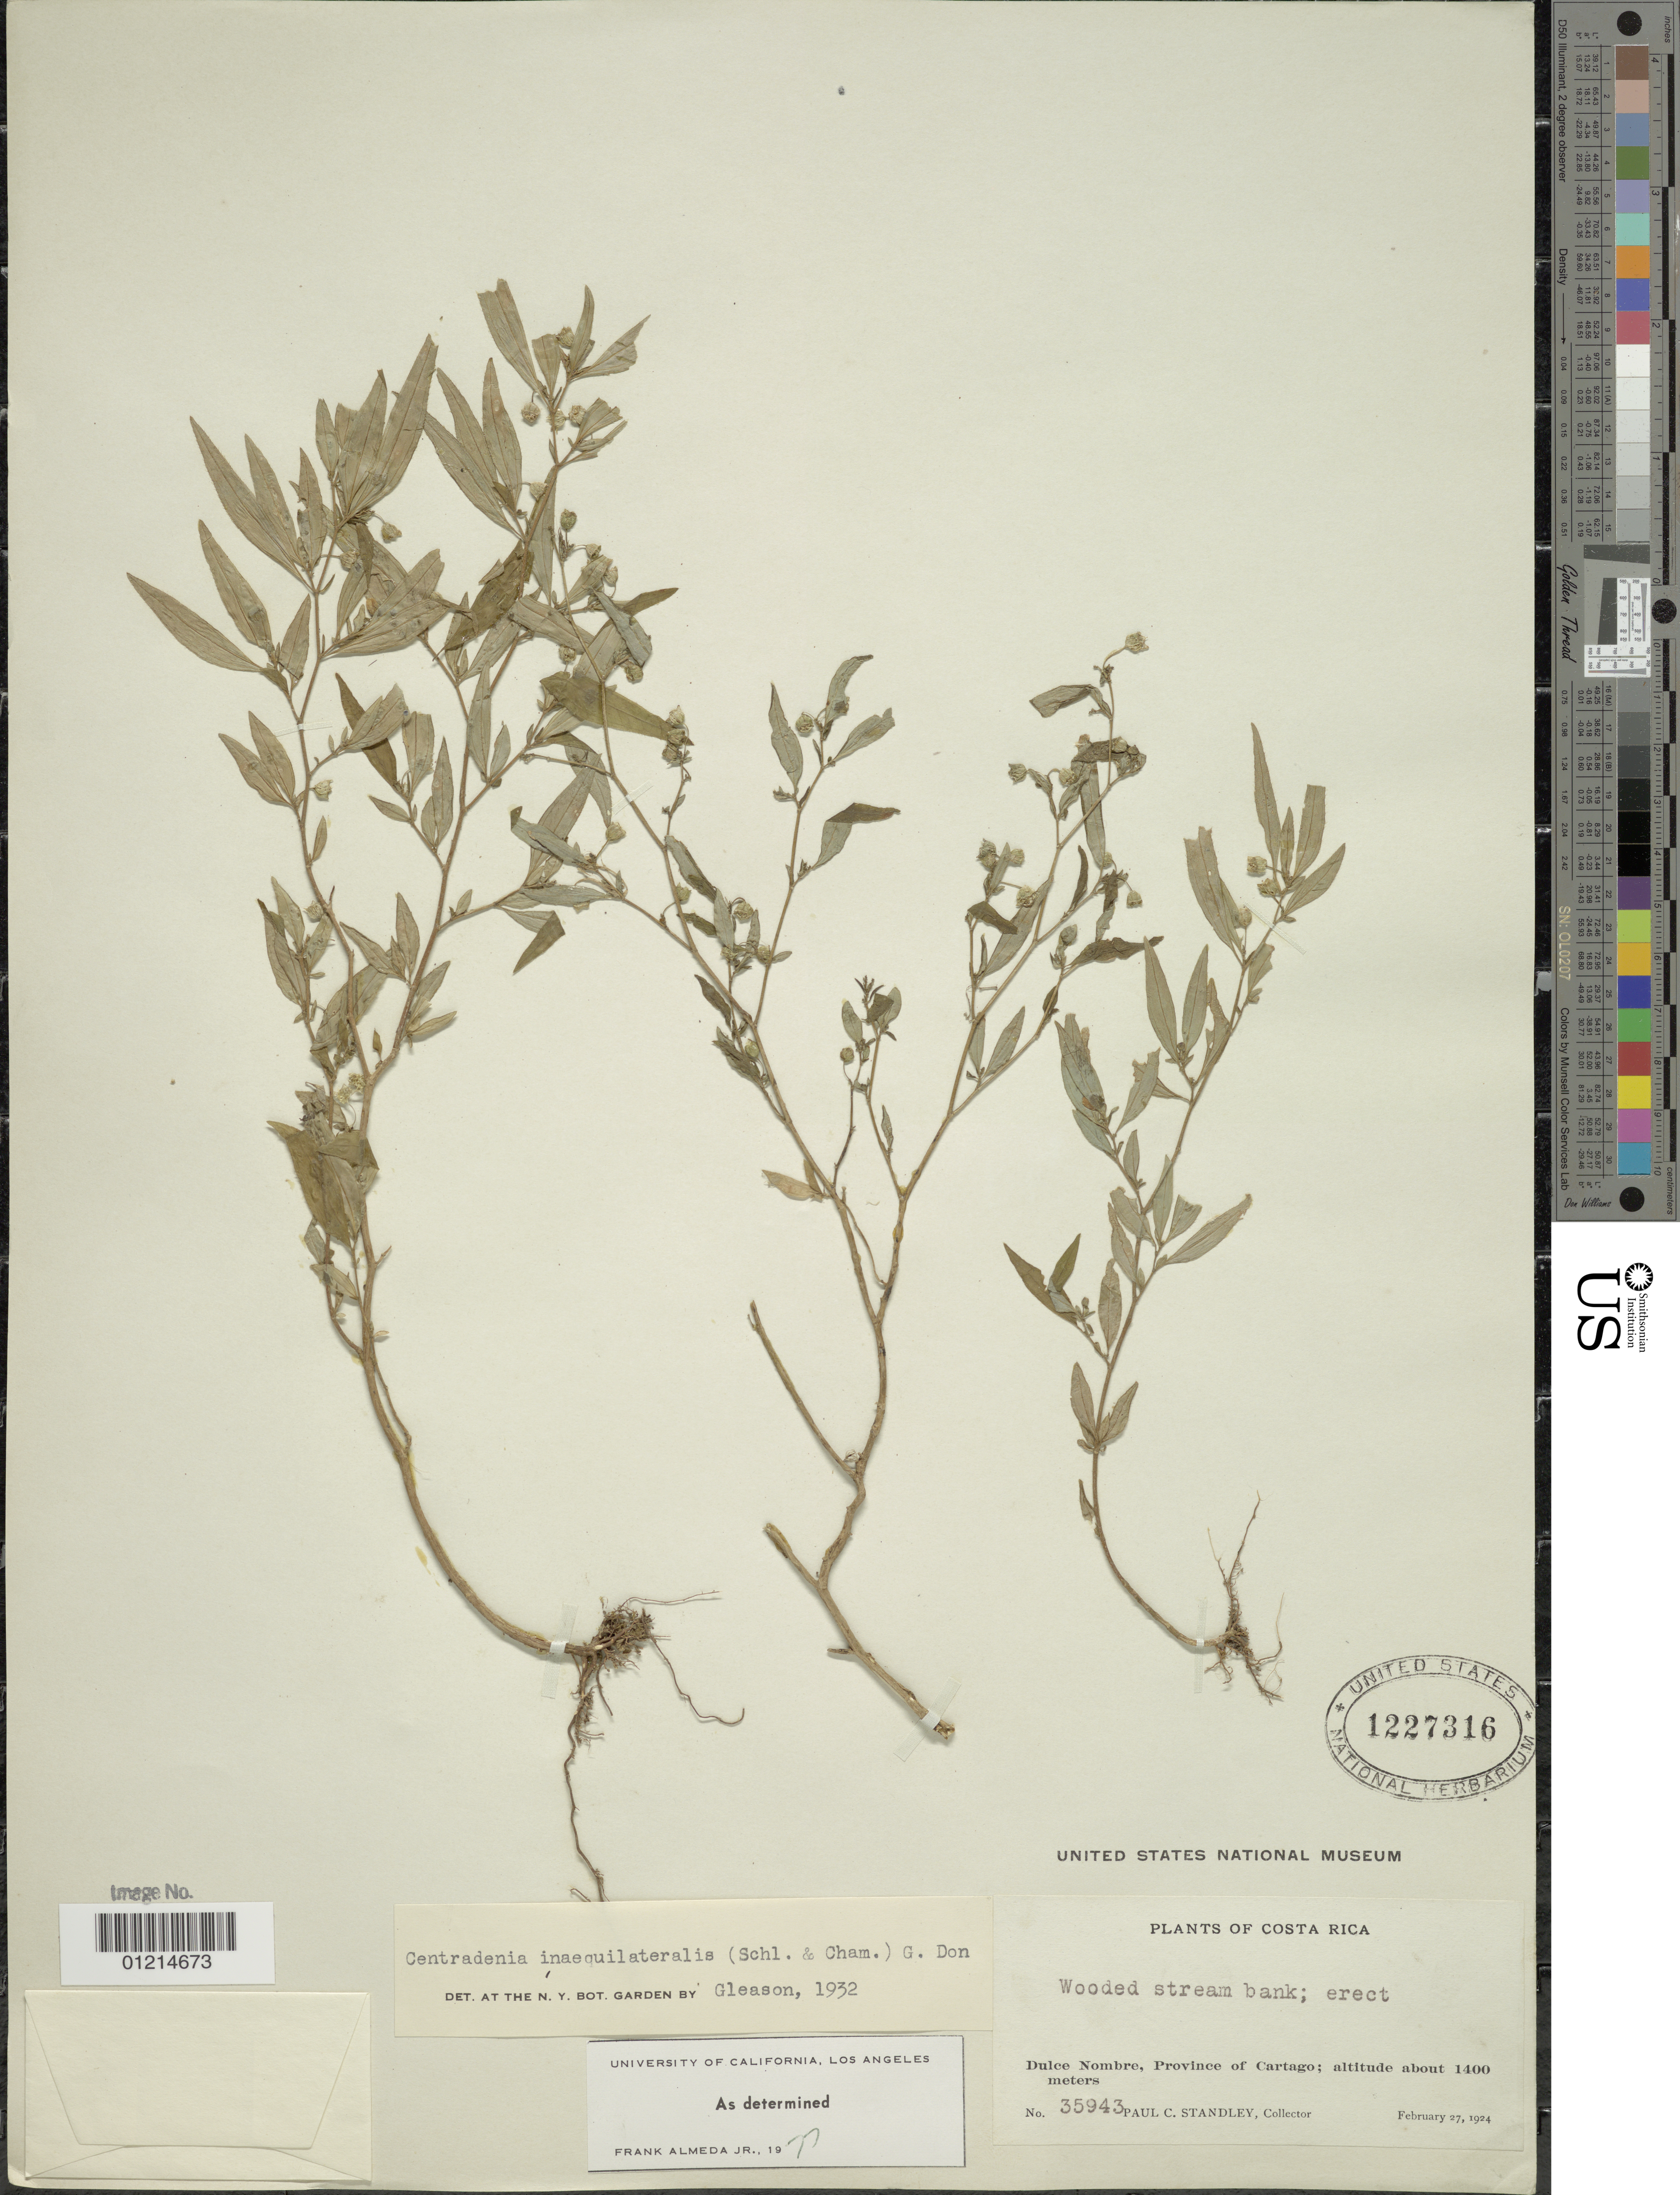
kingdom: Plantae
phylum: Tracheophyta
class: Magnoliopsida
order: Myrtales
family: Melastomataceae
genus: Centradenia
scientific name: Centradenia inaequilateralis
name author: (Gleason) G. Don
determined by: Gleason, --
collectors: P. C. Standley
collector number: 35943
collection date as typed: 27 February 1924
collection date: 1924-02-27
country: Costa Rica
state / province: Cartago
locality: Dulce Nombre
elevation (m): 1400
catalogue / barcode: US 1227316